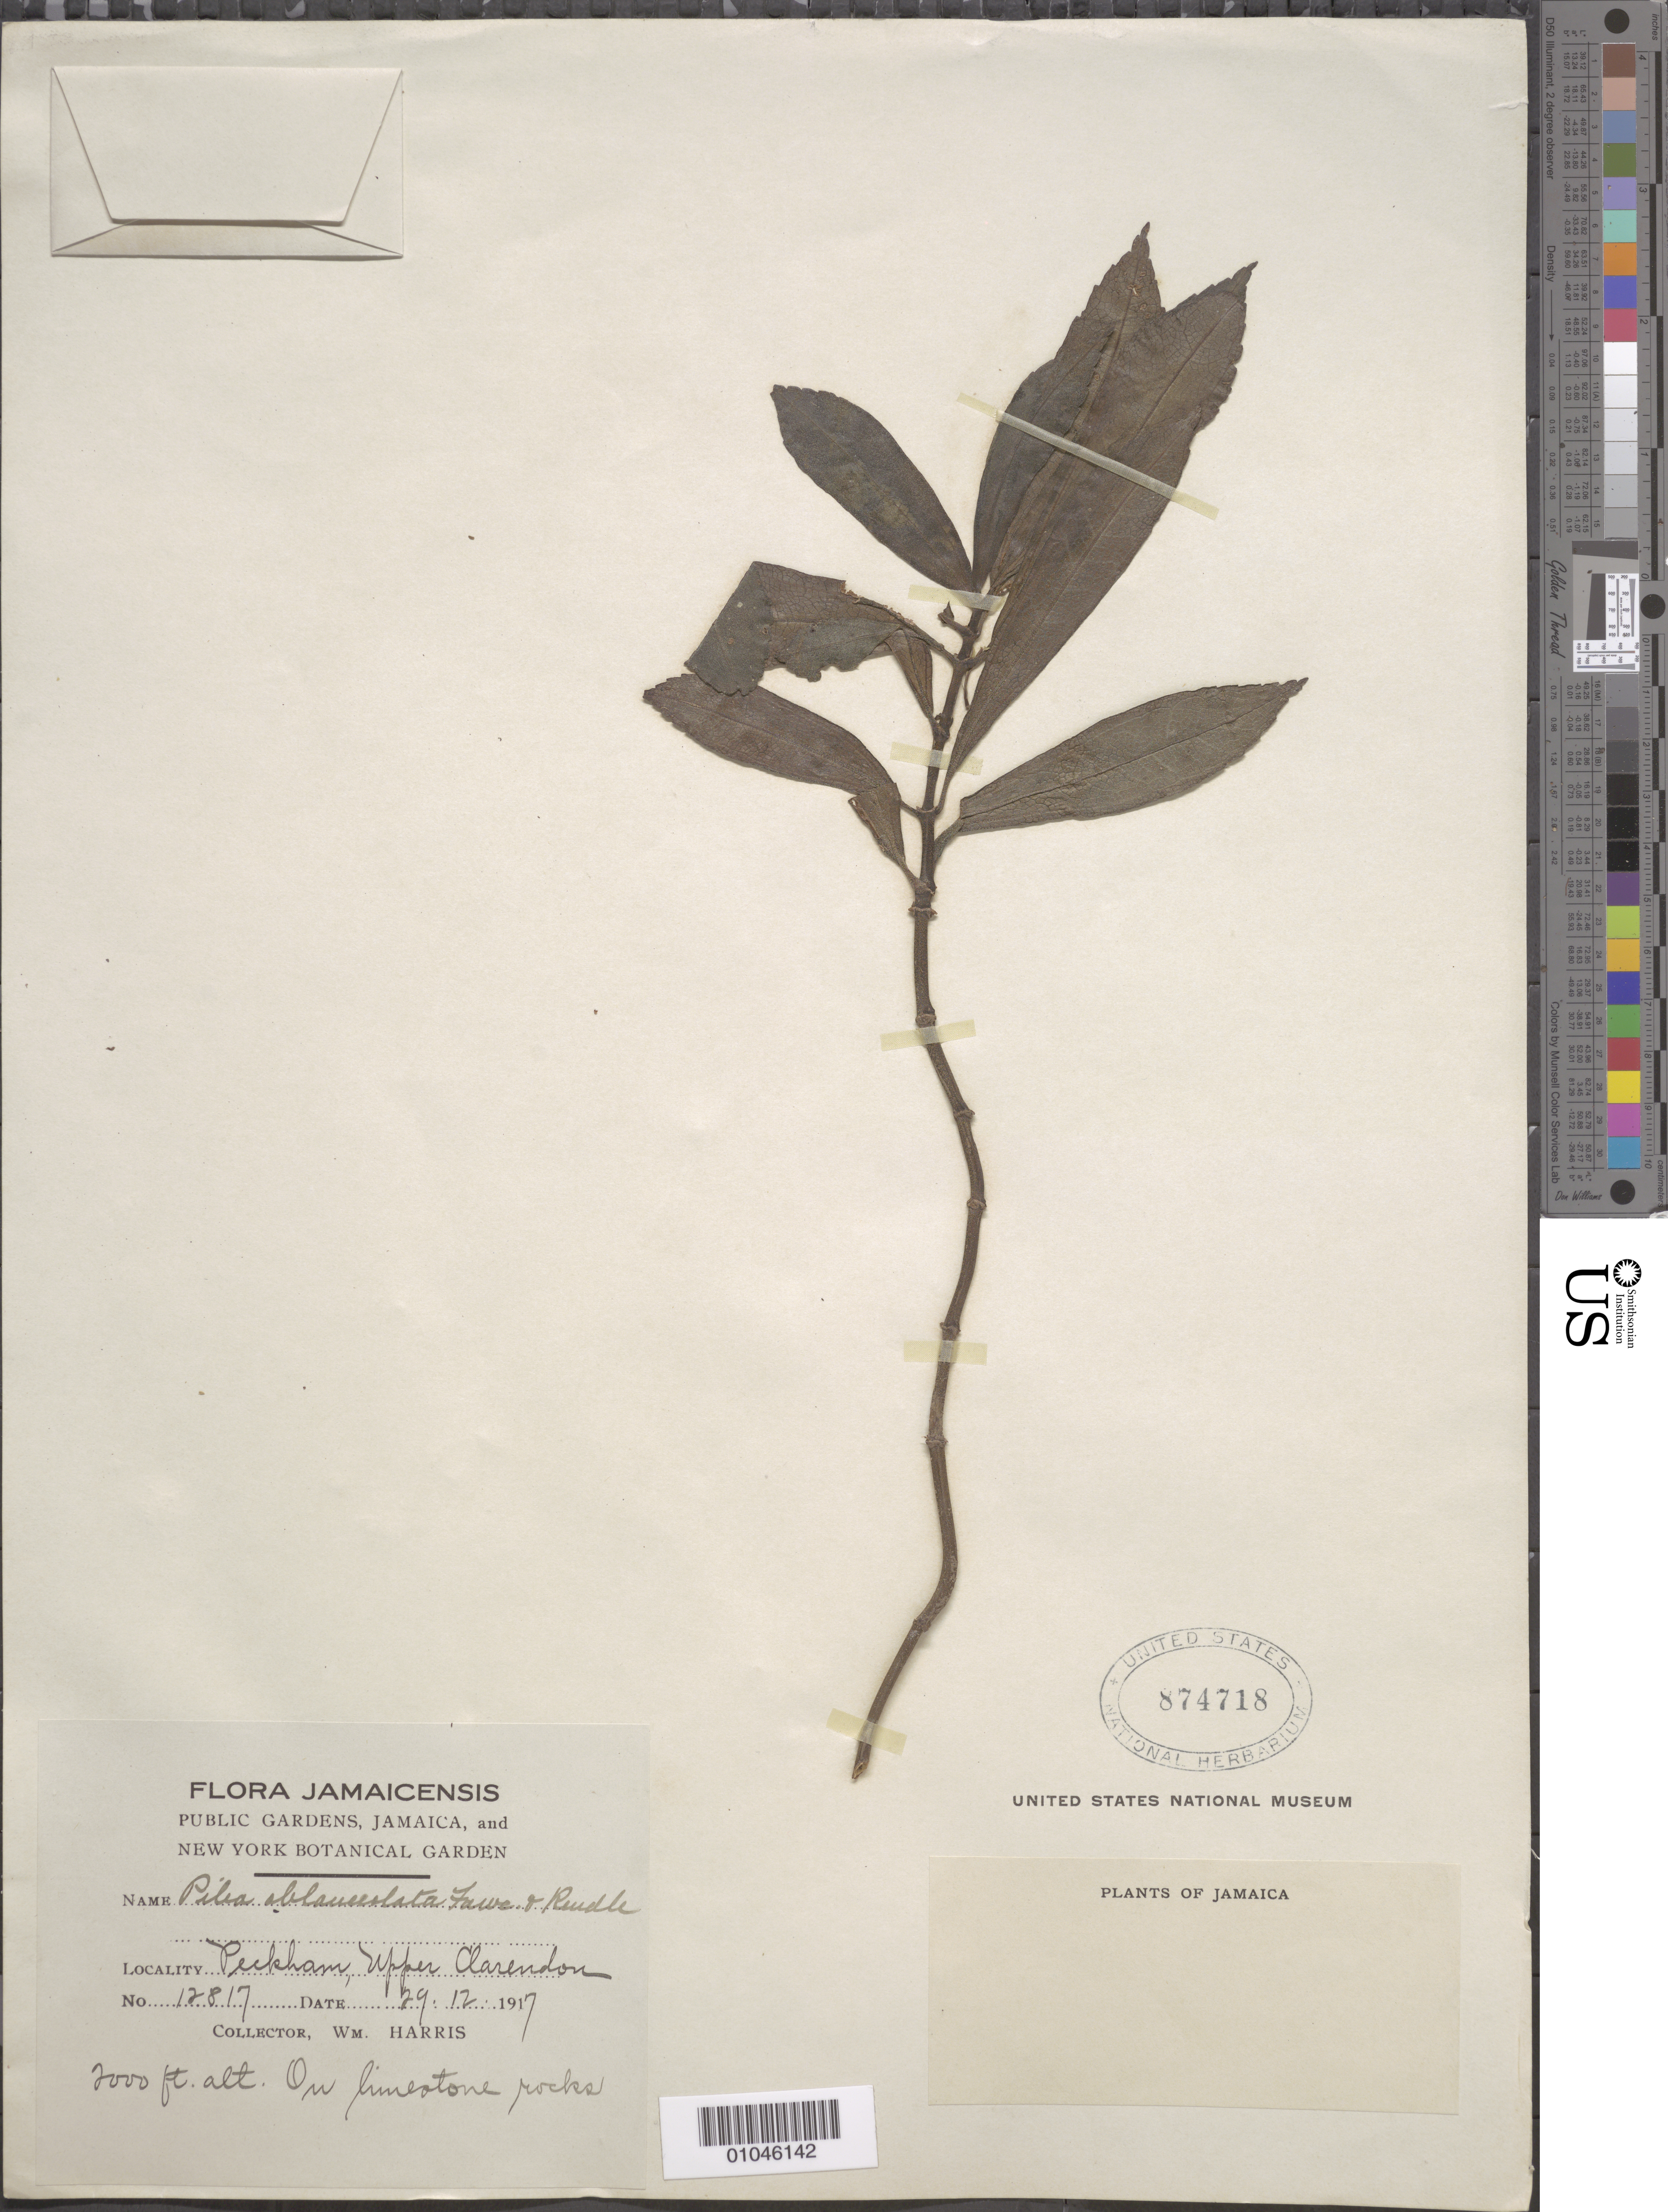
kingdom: Plantae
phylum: Tracheophyta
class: Magnoliopsida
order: Rosales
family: Urticaceae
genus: Pilea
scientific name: Pilea oblanceolata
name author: Fawc. & Rendle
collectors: A. Harris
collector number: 12817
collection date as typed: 29 Dec 1917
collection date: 1917-12-29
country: Jamaica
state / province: Clarendon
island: Jamaica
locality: Peckham Woods, Upper Clarendon. On limestone rocks.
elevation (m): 610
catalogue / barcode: US 874718